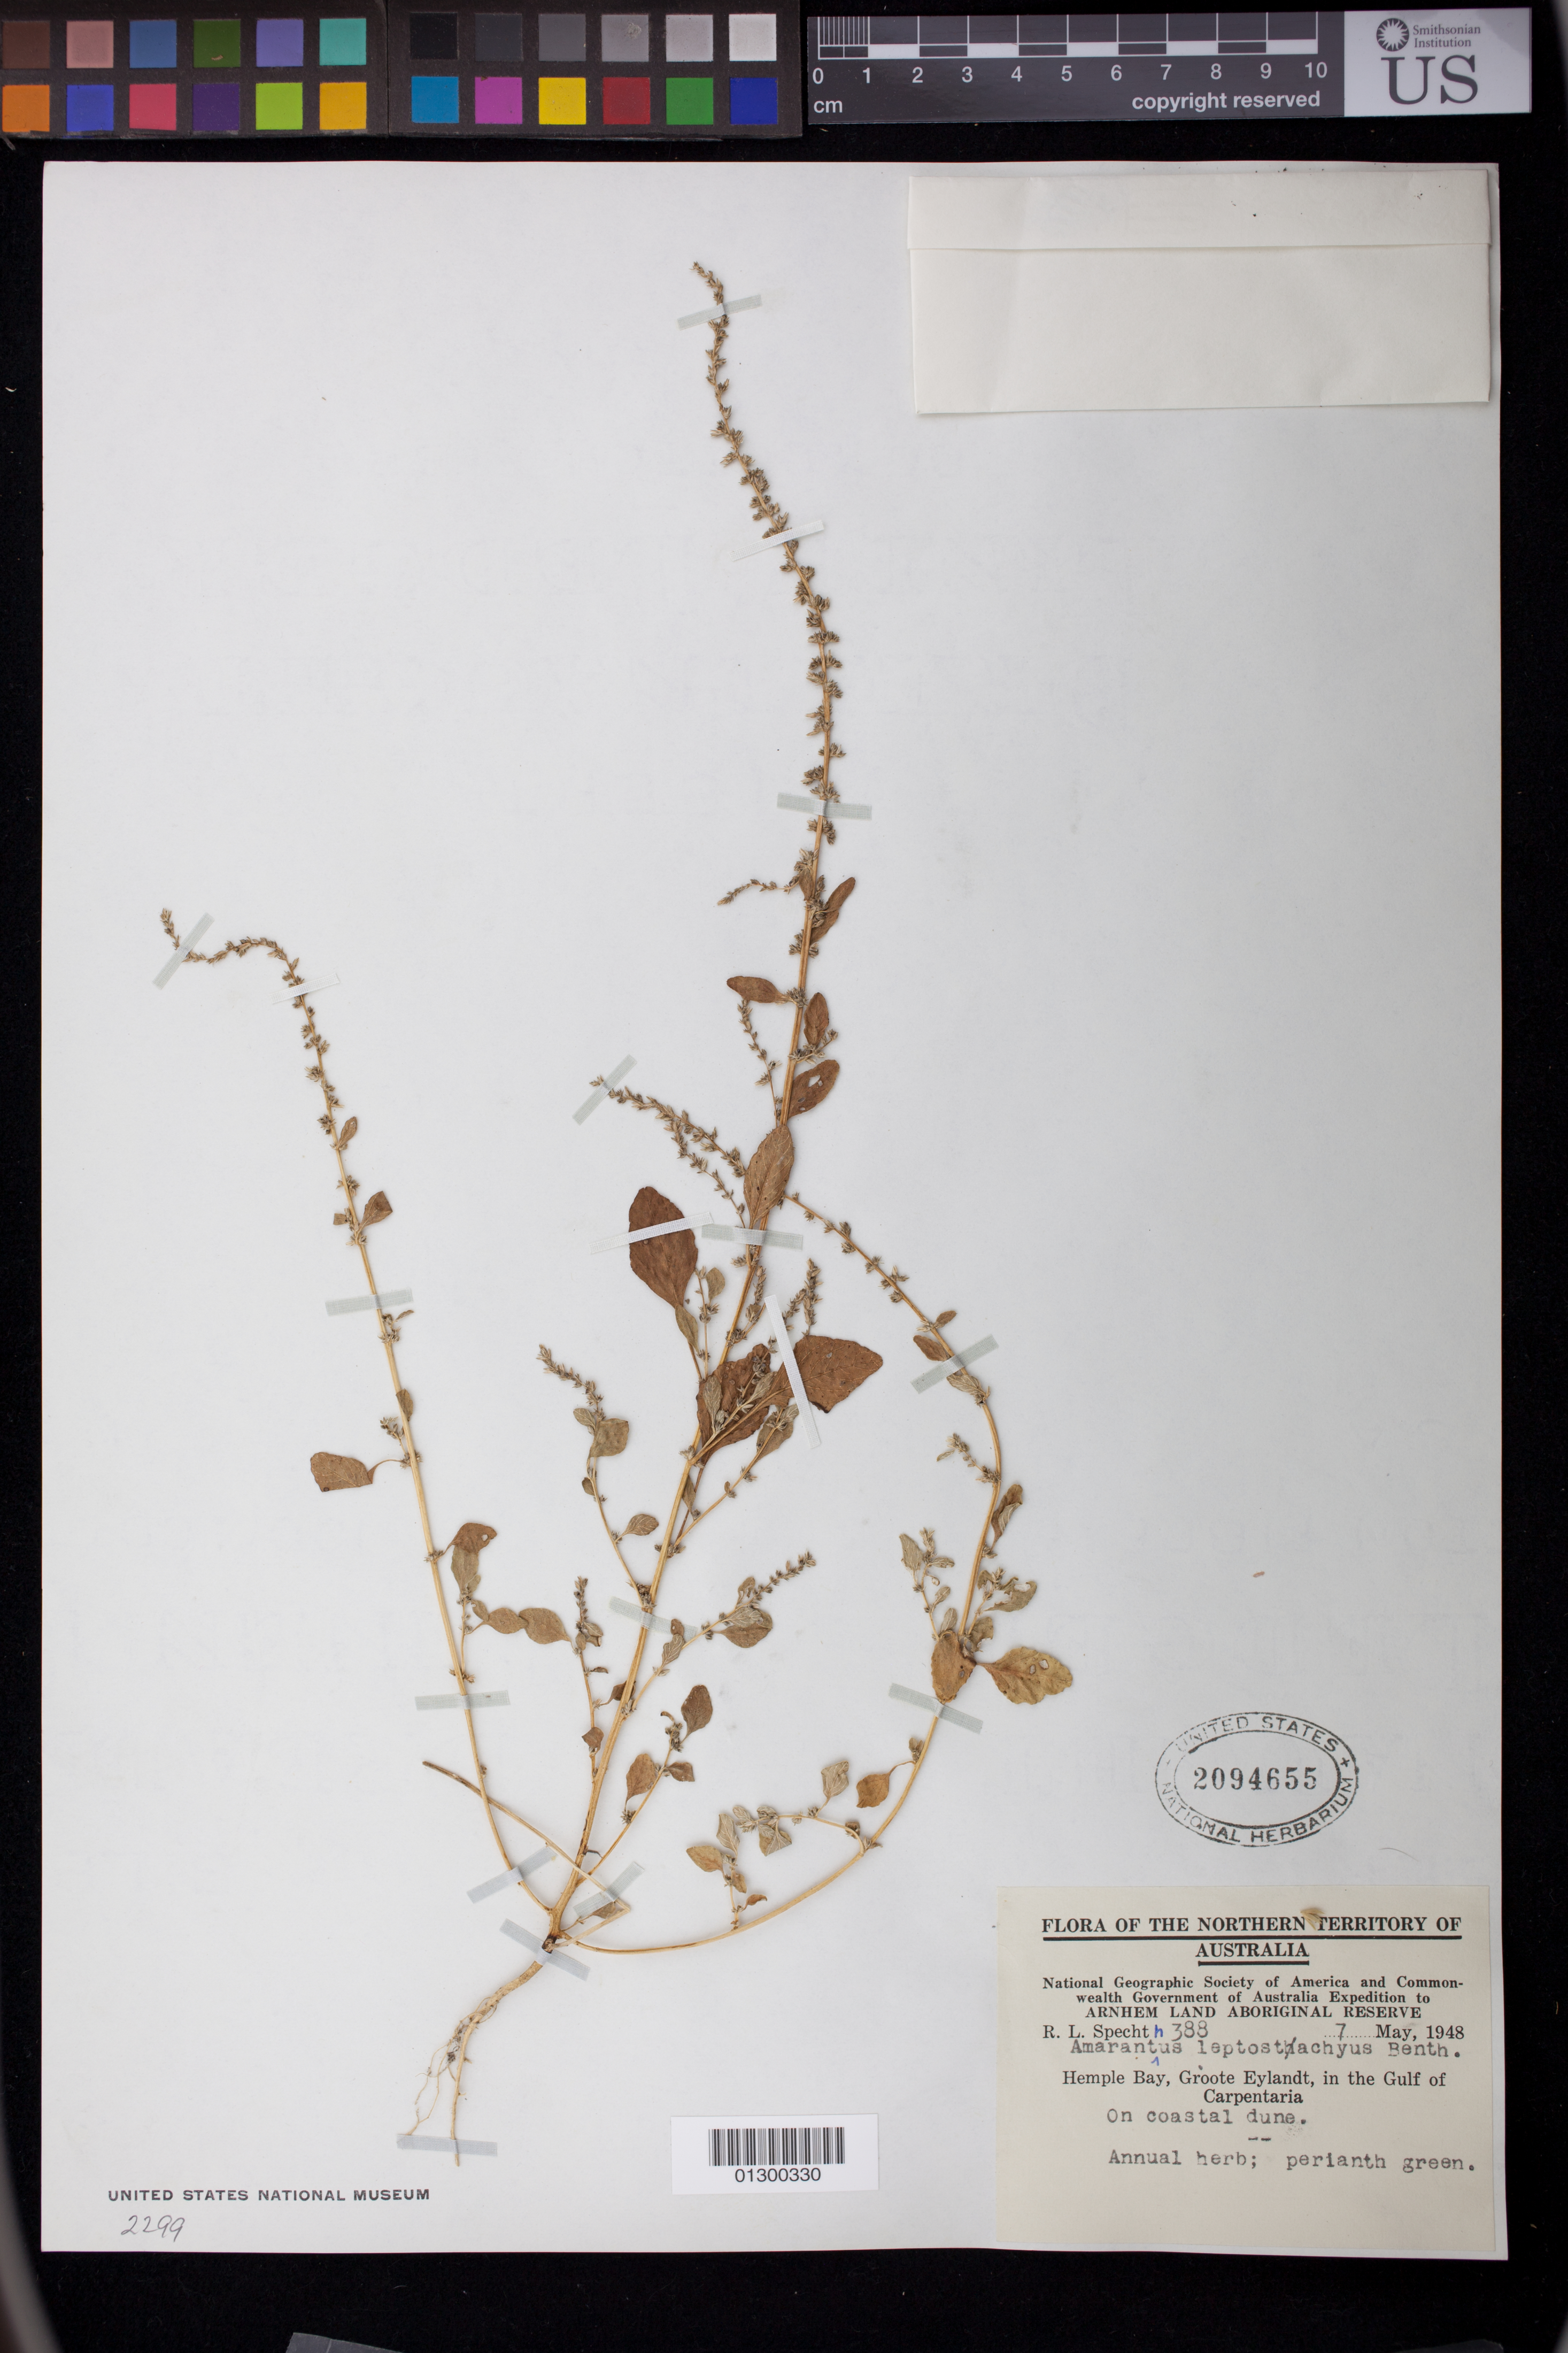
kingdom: Plantae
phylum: Tracheophyta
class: Magnoliopsida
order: Caryophyllales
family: Amaranthaceae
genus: Amaranthus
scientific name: Amaranthus leptostachyus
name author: Benth.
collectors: R. L. Specht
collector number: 388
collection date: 1948-05-07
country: Australia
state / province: Northern Territory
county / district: East Arnhem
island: Groote Eylandt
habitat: On coastal dune.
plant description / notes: Annual herb; preianth green.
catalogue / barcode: US 2094655